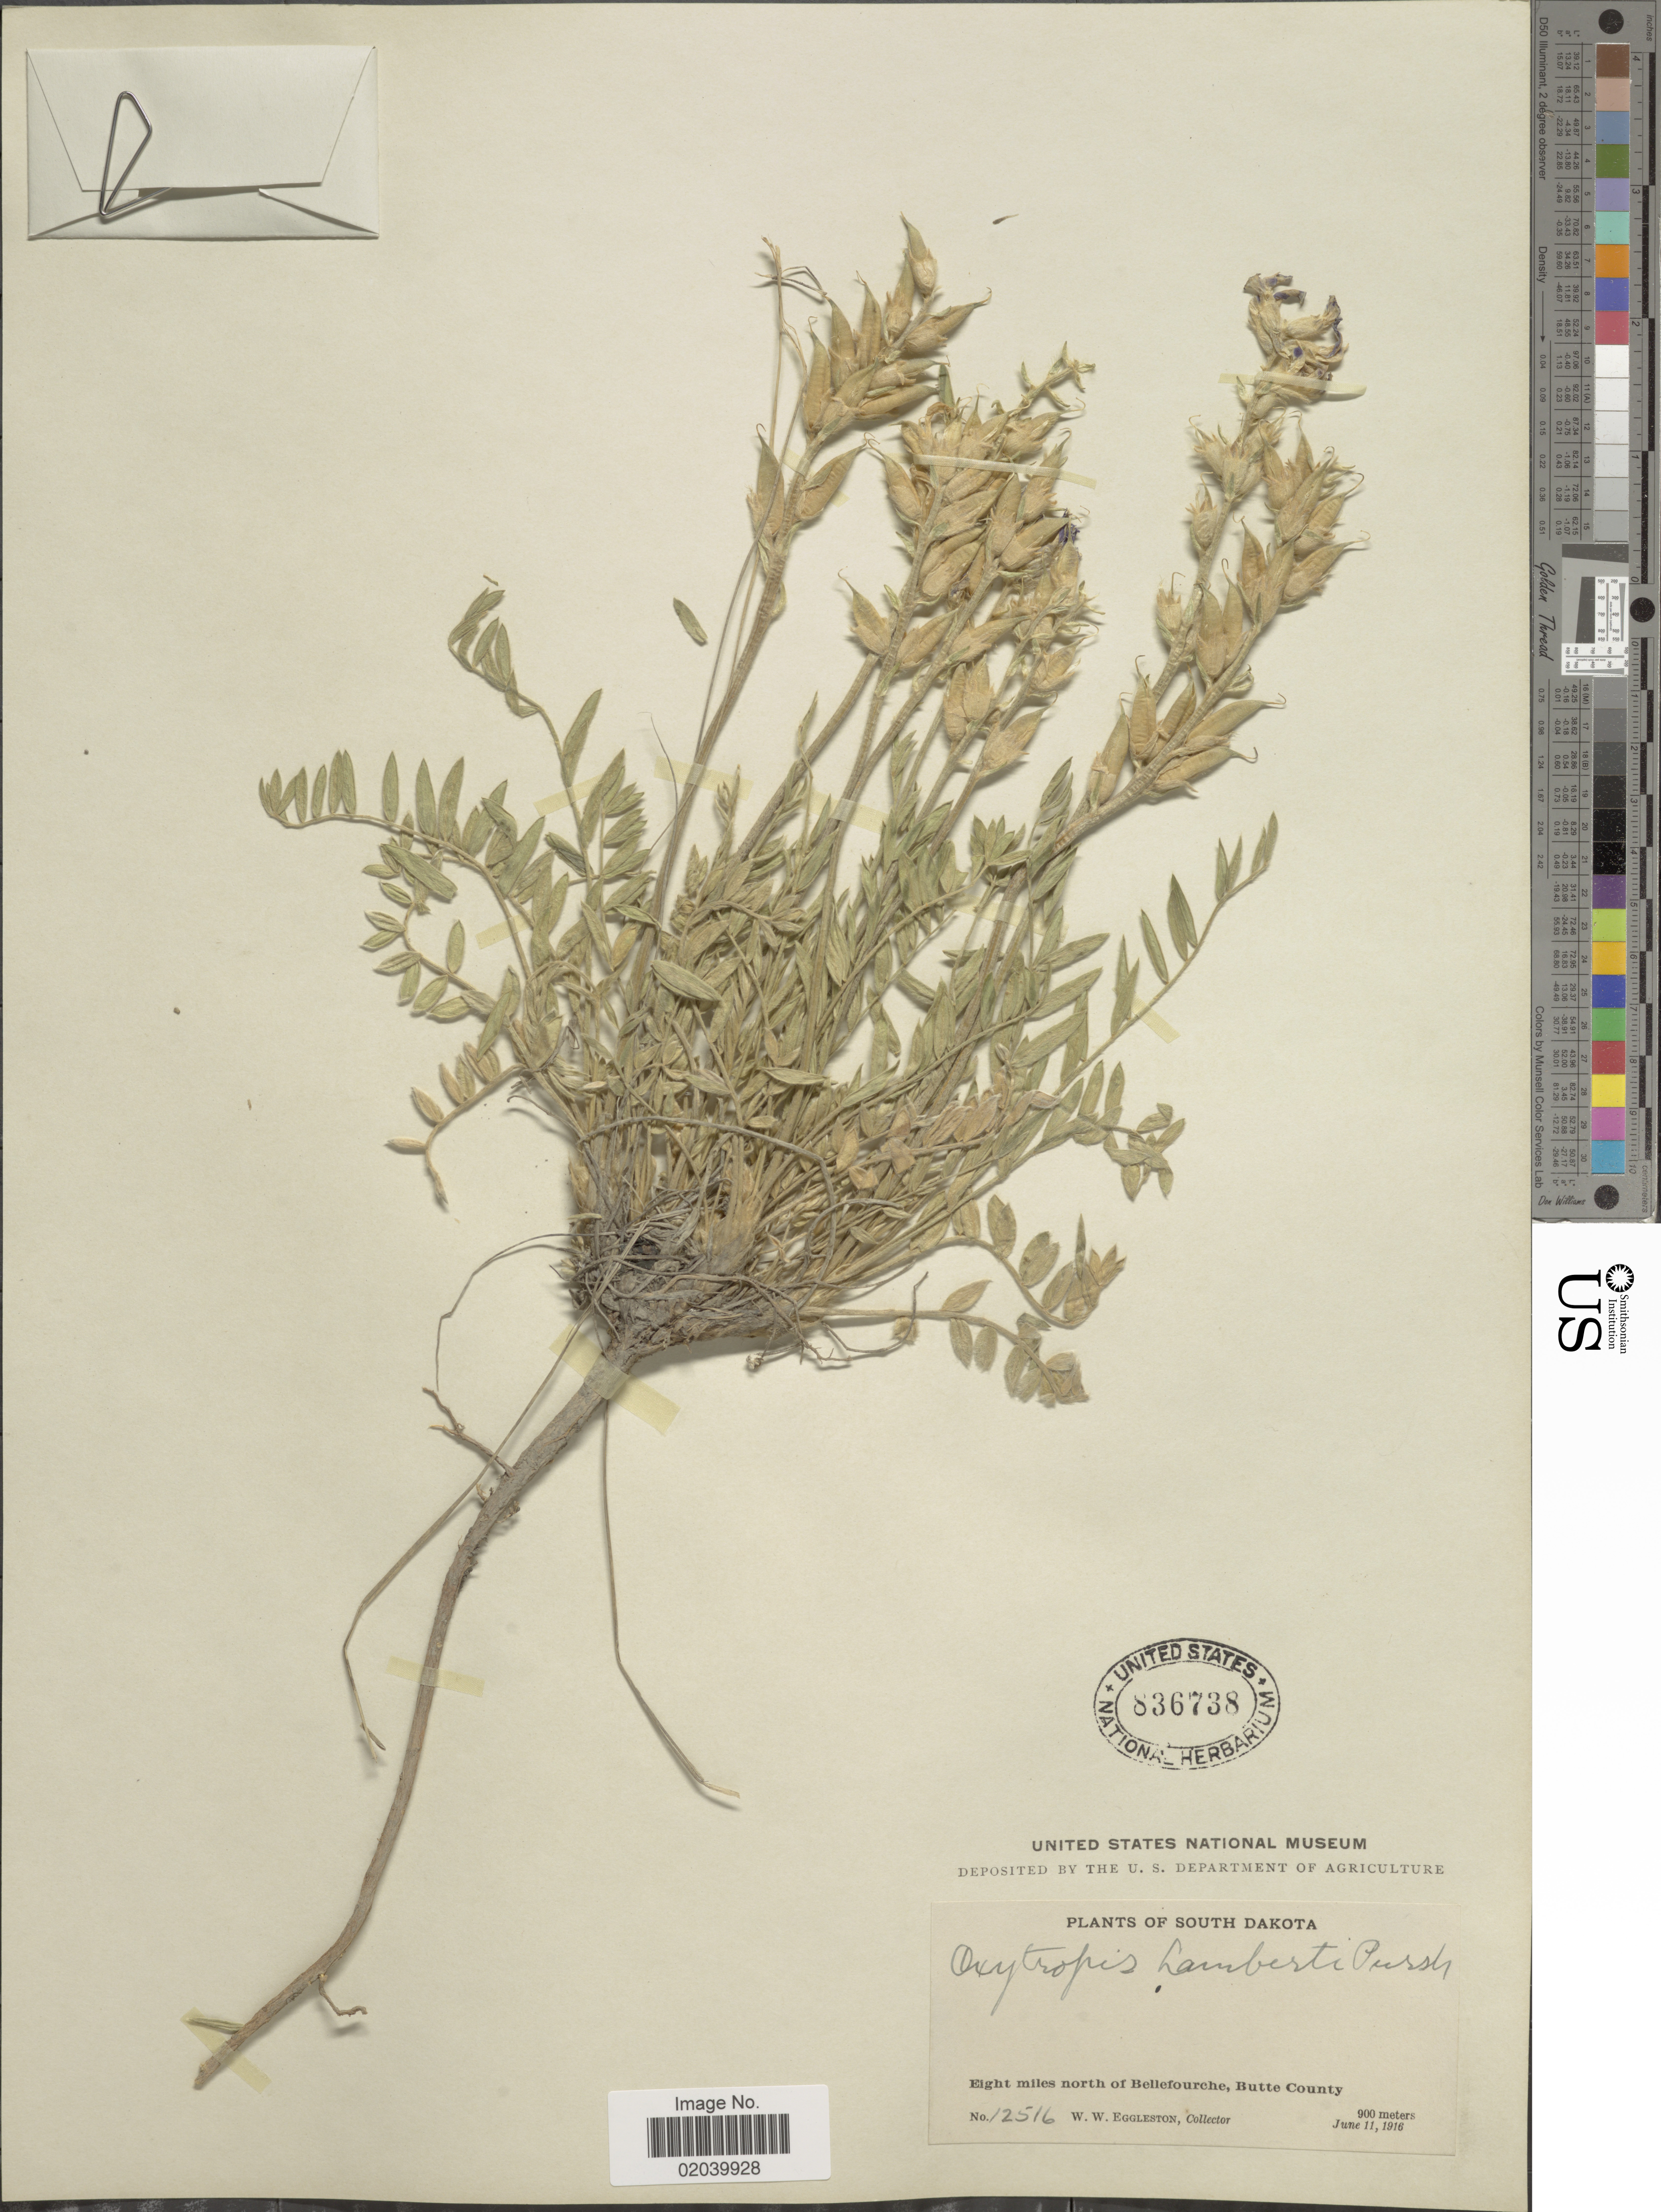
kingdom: Plantae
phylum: Tracheophyta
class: Magnoliopsida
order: Fabales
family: Fabaceae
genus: Oxytropis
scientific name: Oxytropis lambertii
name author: Pursh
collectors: W. W. Eggleston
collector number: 12516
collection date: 1916-06-11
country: United States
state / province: South Dakota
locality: Eight miles north of Bellefourche, Butte County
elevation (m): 900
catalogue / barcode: US 836738